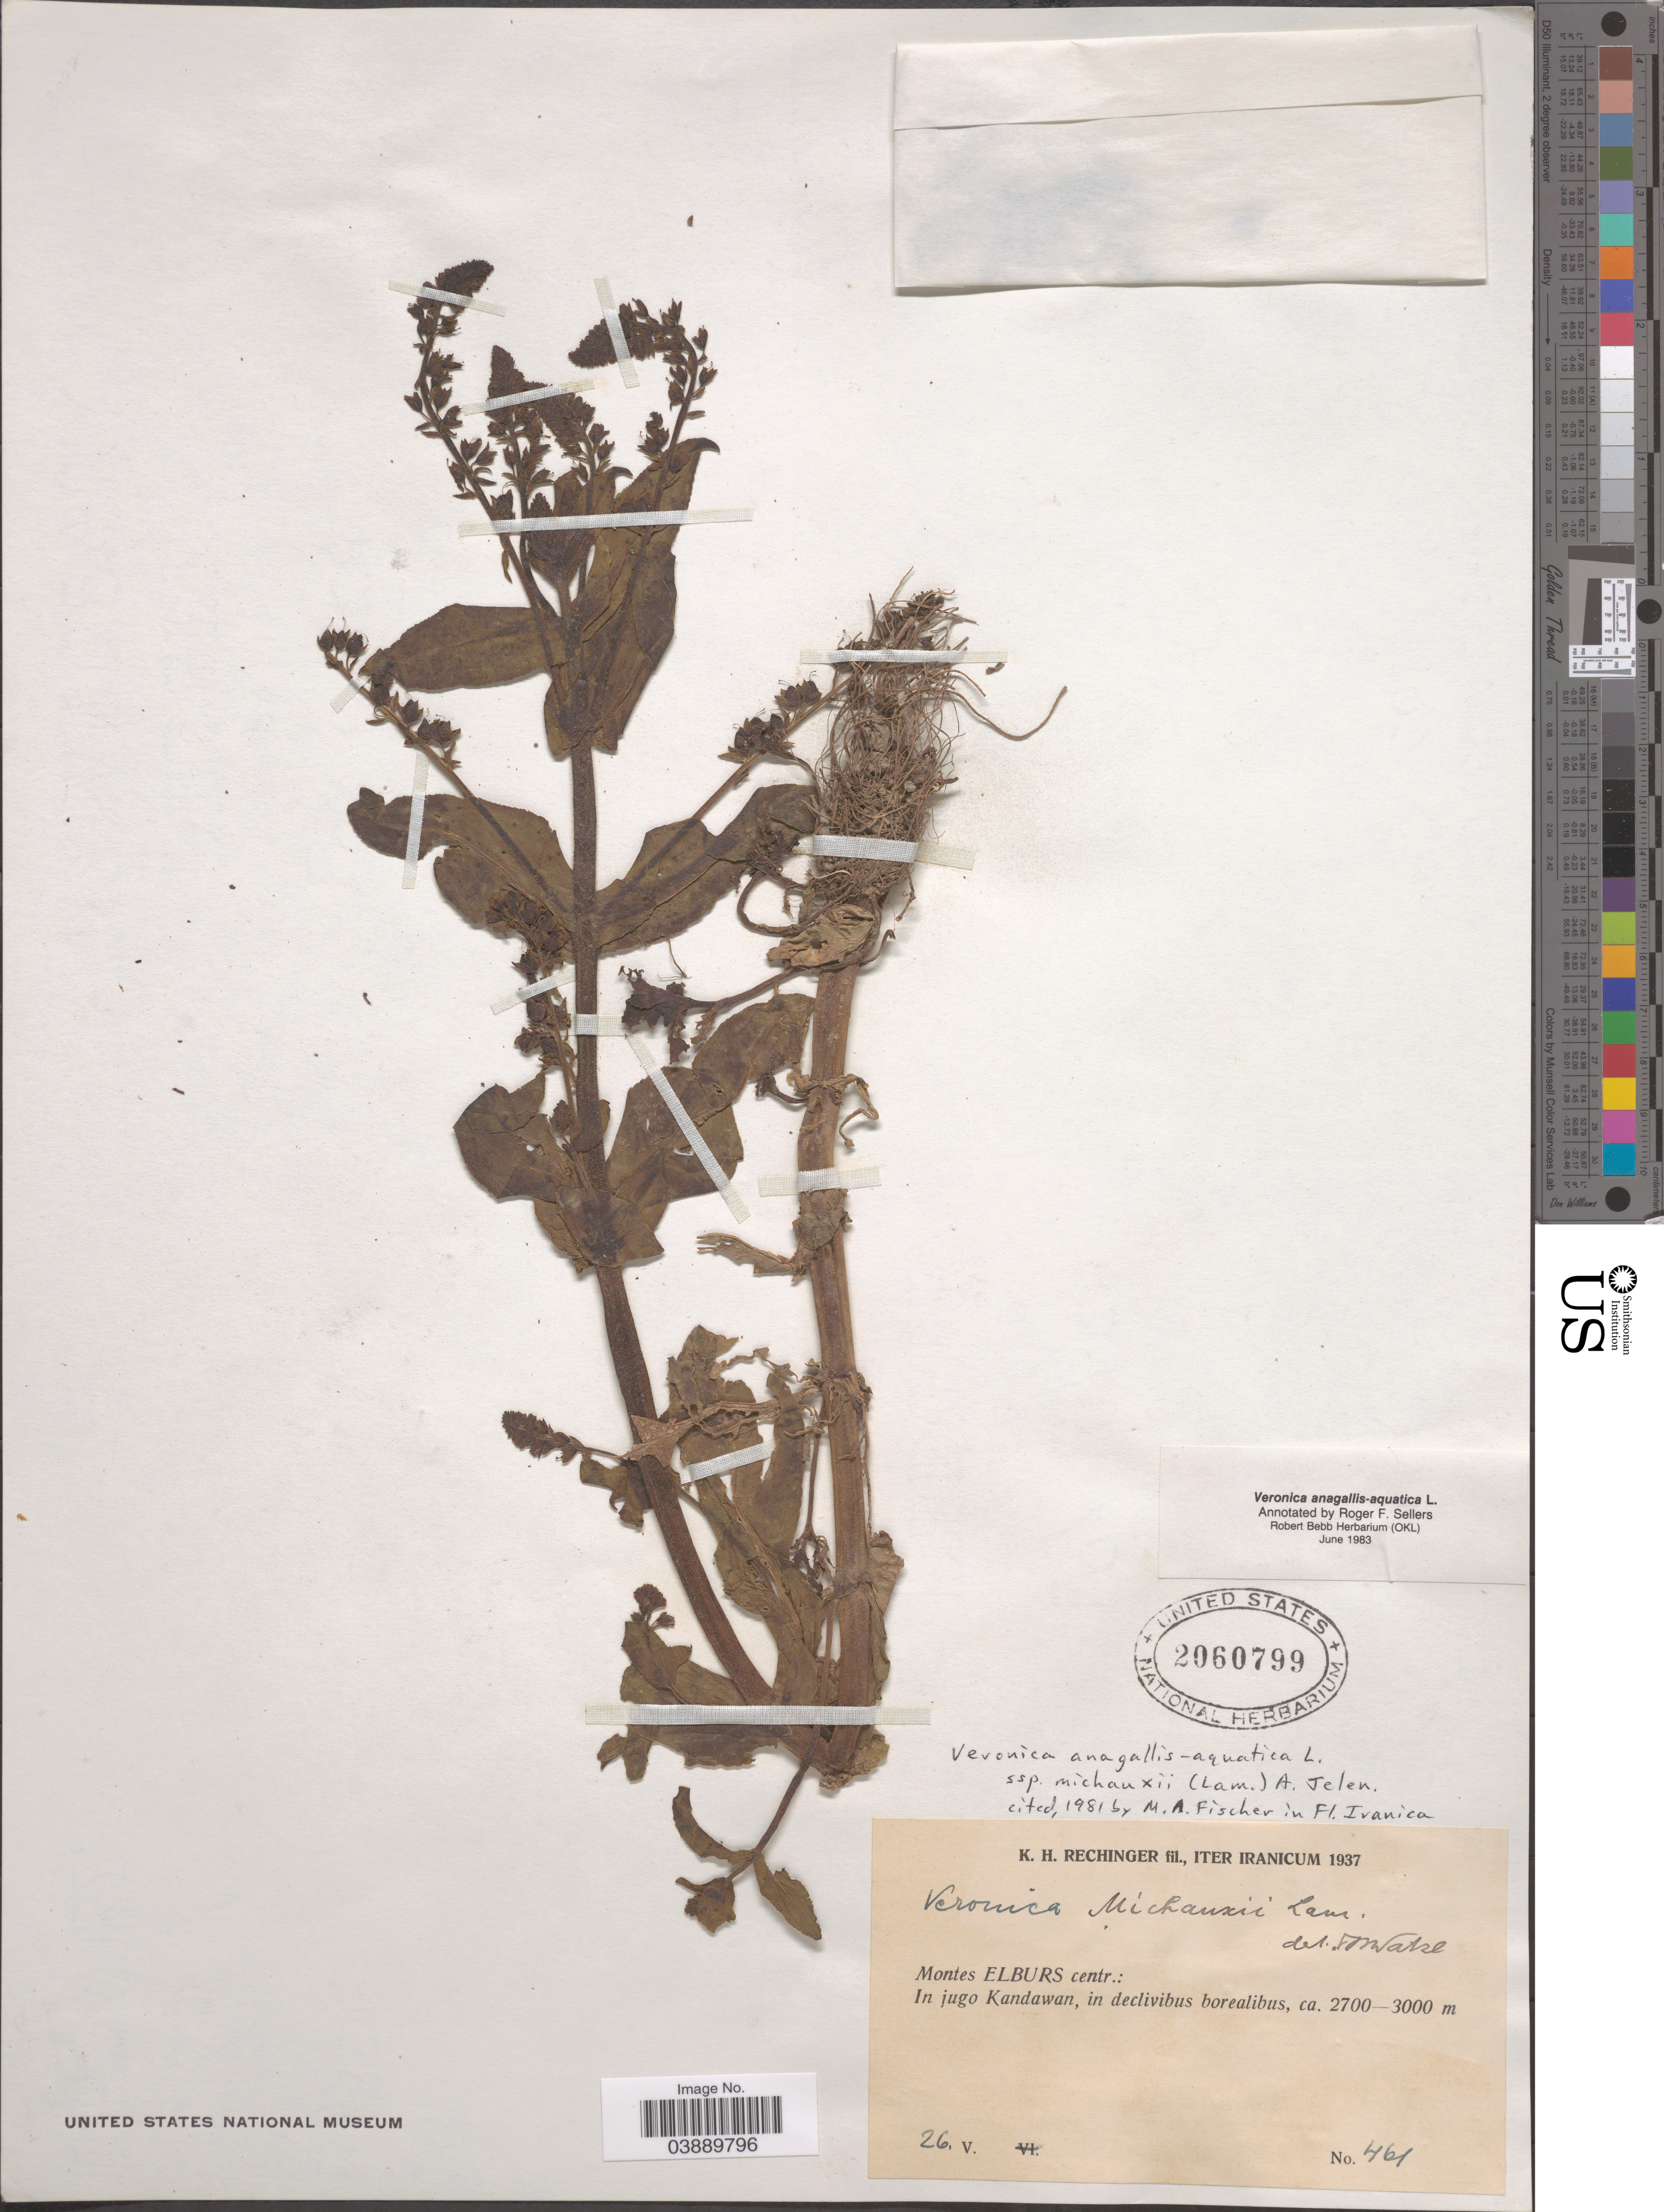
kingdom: Plantae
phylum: Tracheophyta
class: Magnoliopsida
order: Lamiales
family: Plantaginaceae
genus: Veronica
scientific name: Veronica anagallis-aquatica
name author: L.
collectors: K. H. Rechinger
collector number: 461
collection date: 1937-05-26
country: Iran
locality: Iter Iranicum. Montes Elburs centr.: In jugo Kandawan, in declivibus borealibus.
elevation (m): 2700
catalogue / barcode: US 2060799